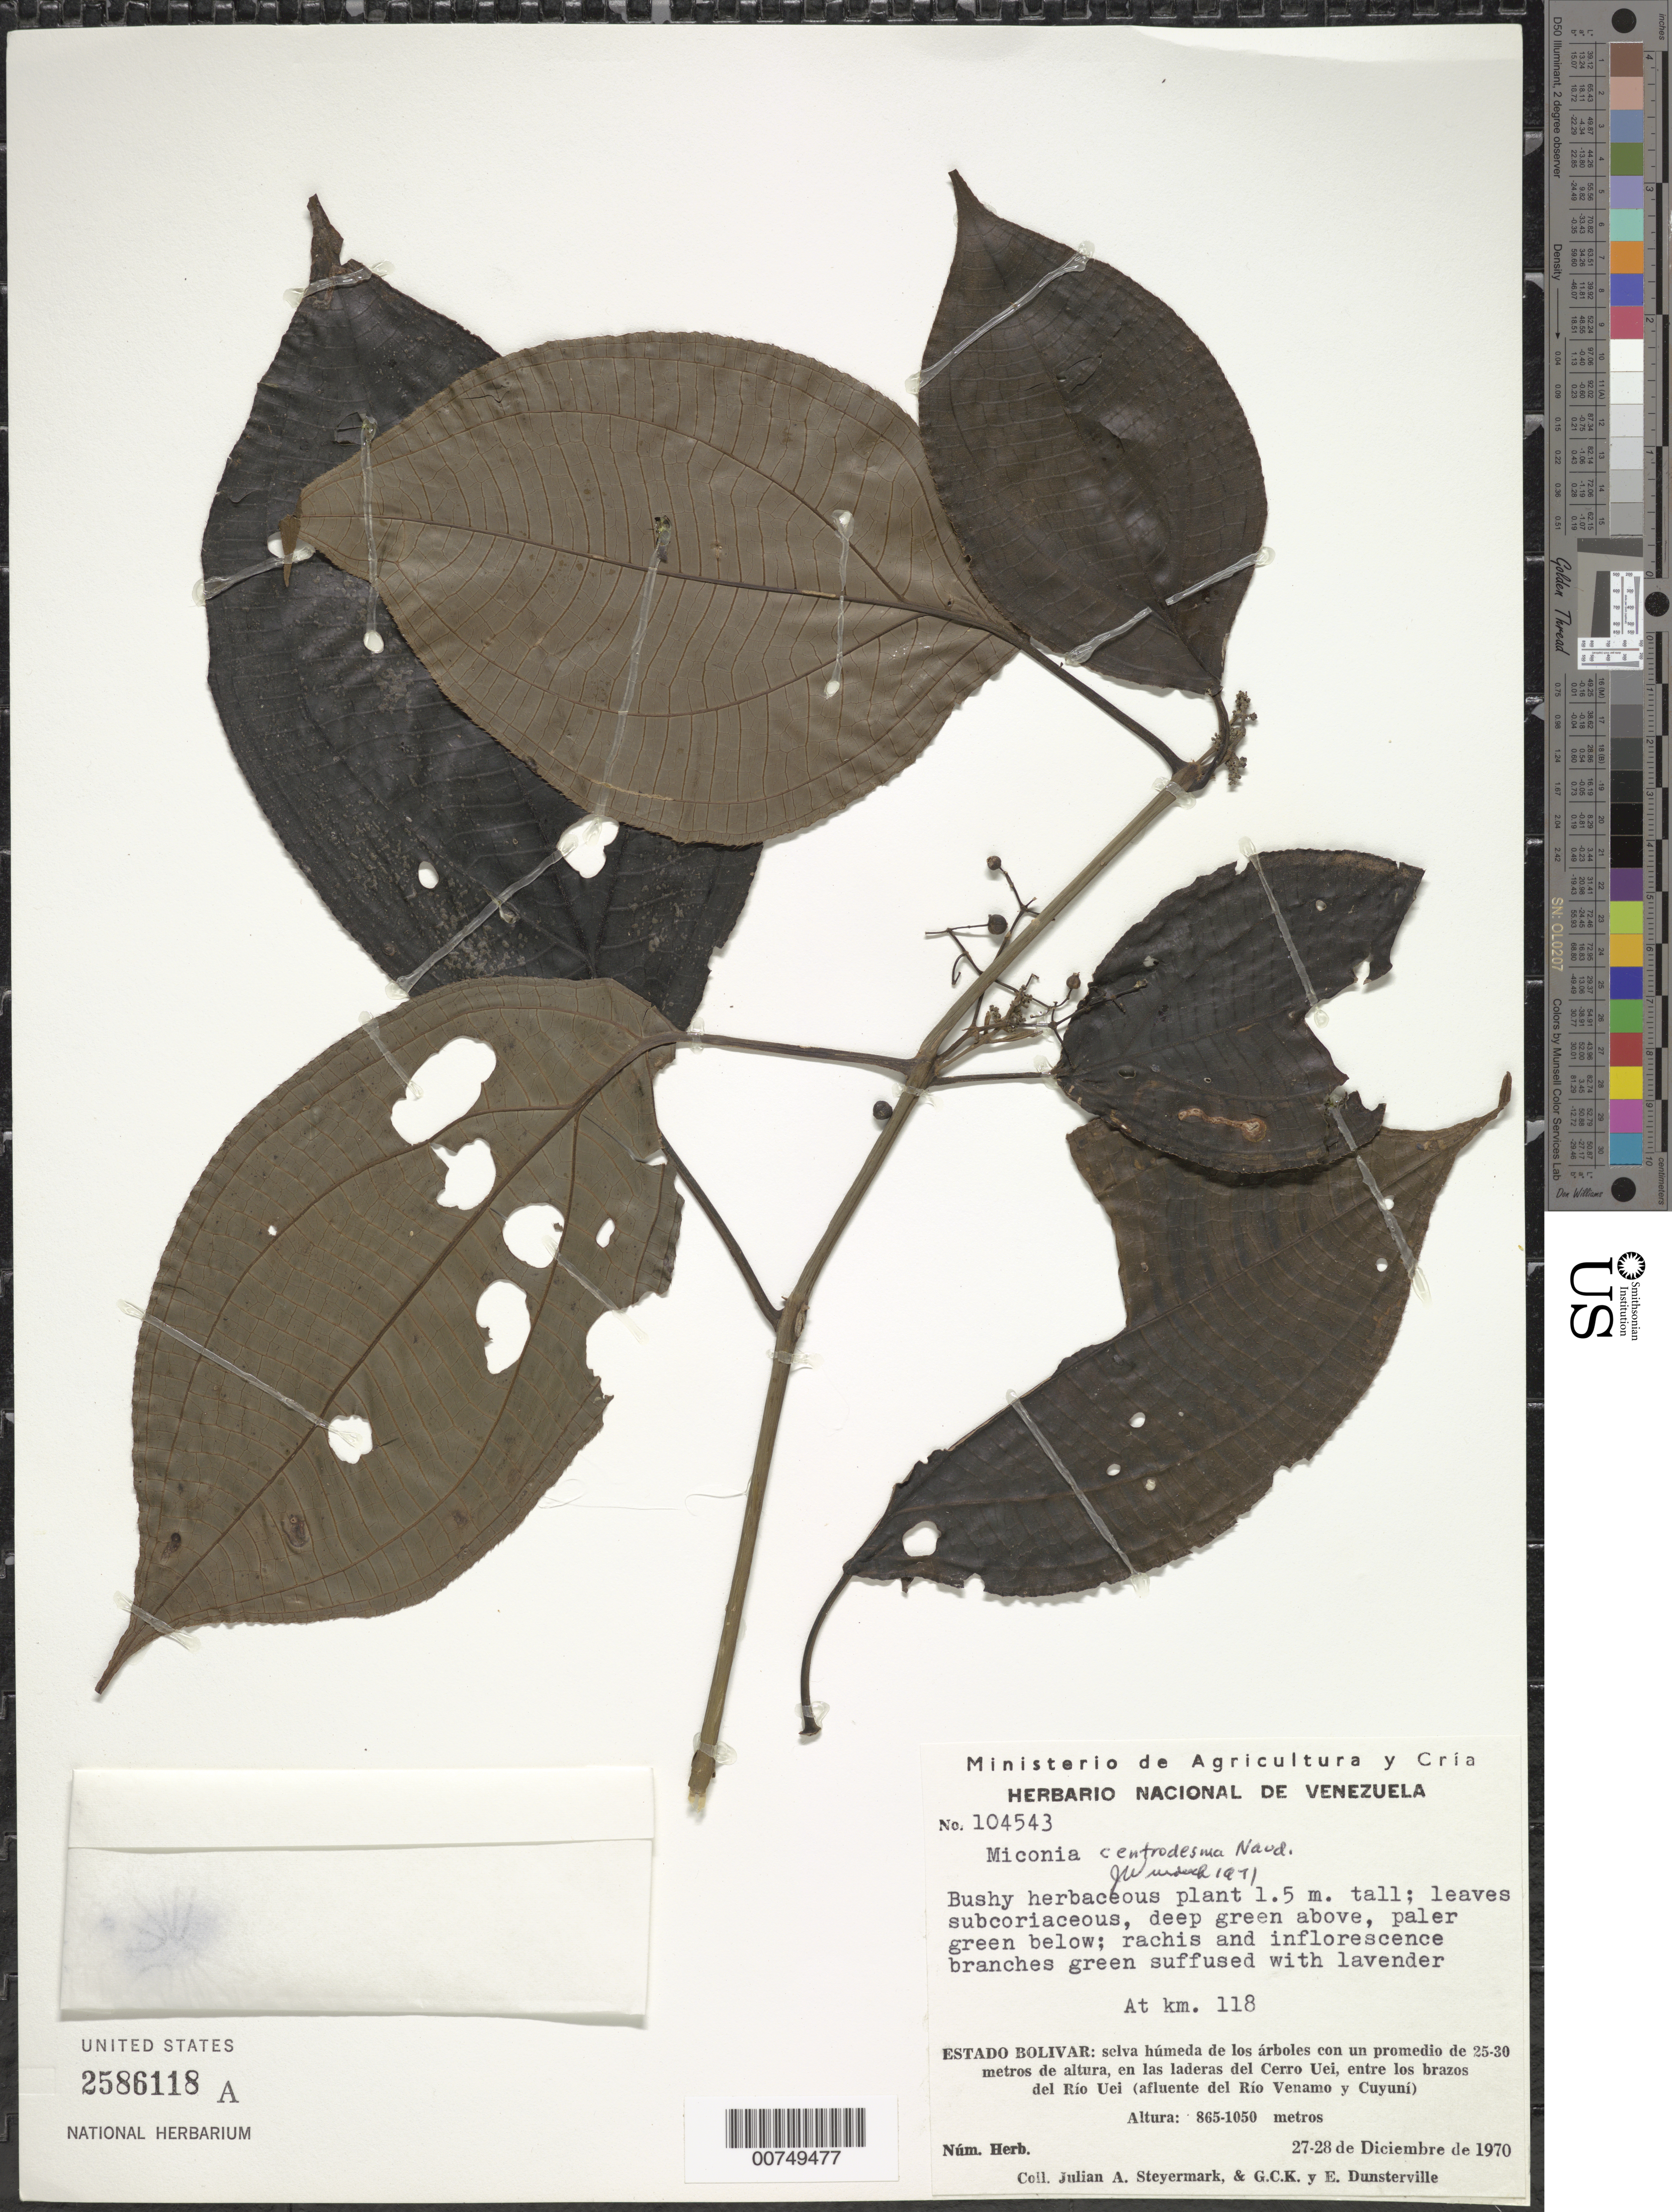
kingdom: Plantae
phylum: Tracheophyta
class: Magnoliopsida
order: Myrtales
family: Melastomataceae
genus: Miconia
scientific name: Miconia centrodesma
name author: Naudin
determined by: Wurdack, John J., (US), US (UNITED STATES)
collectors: J. Steyermark, G. C. K. Dunsterville & E. Dunsterville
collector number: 104543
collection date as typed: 27-Dec-70 to 28-Dec-70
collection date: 1970-12-27/1970-12-28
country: Venezuela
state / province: Bolívar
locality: Cerro Uei, entre los brazos del Río Uei (affl. del Río Venamo y Cuyuni), at km 118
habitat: Selva húmeda de los arboles con un promedio de 25-30 metros de altura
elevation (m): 865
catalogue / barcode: US 2586118A